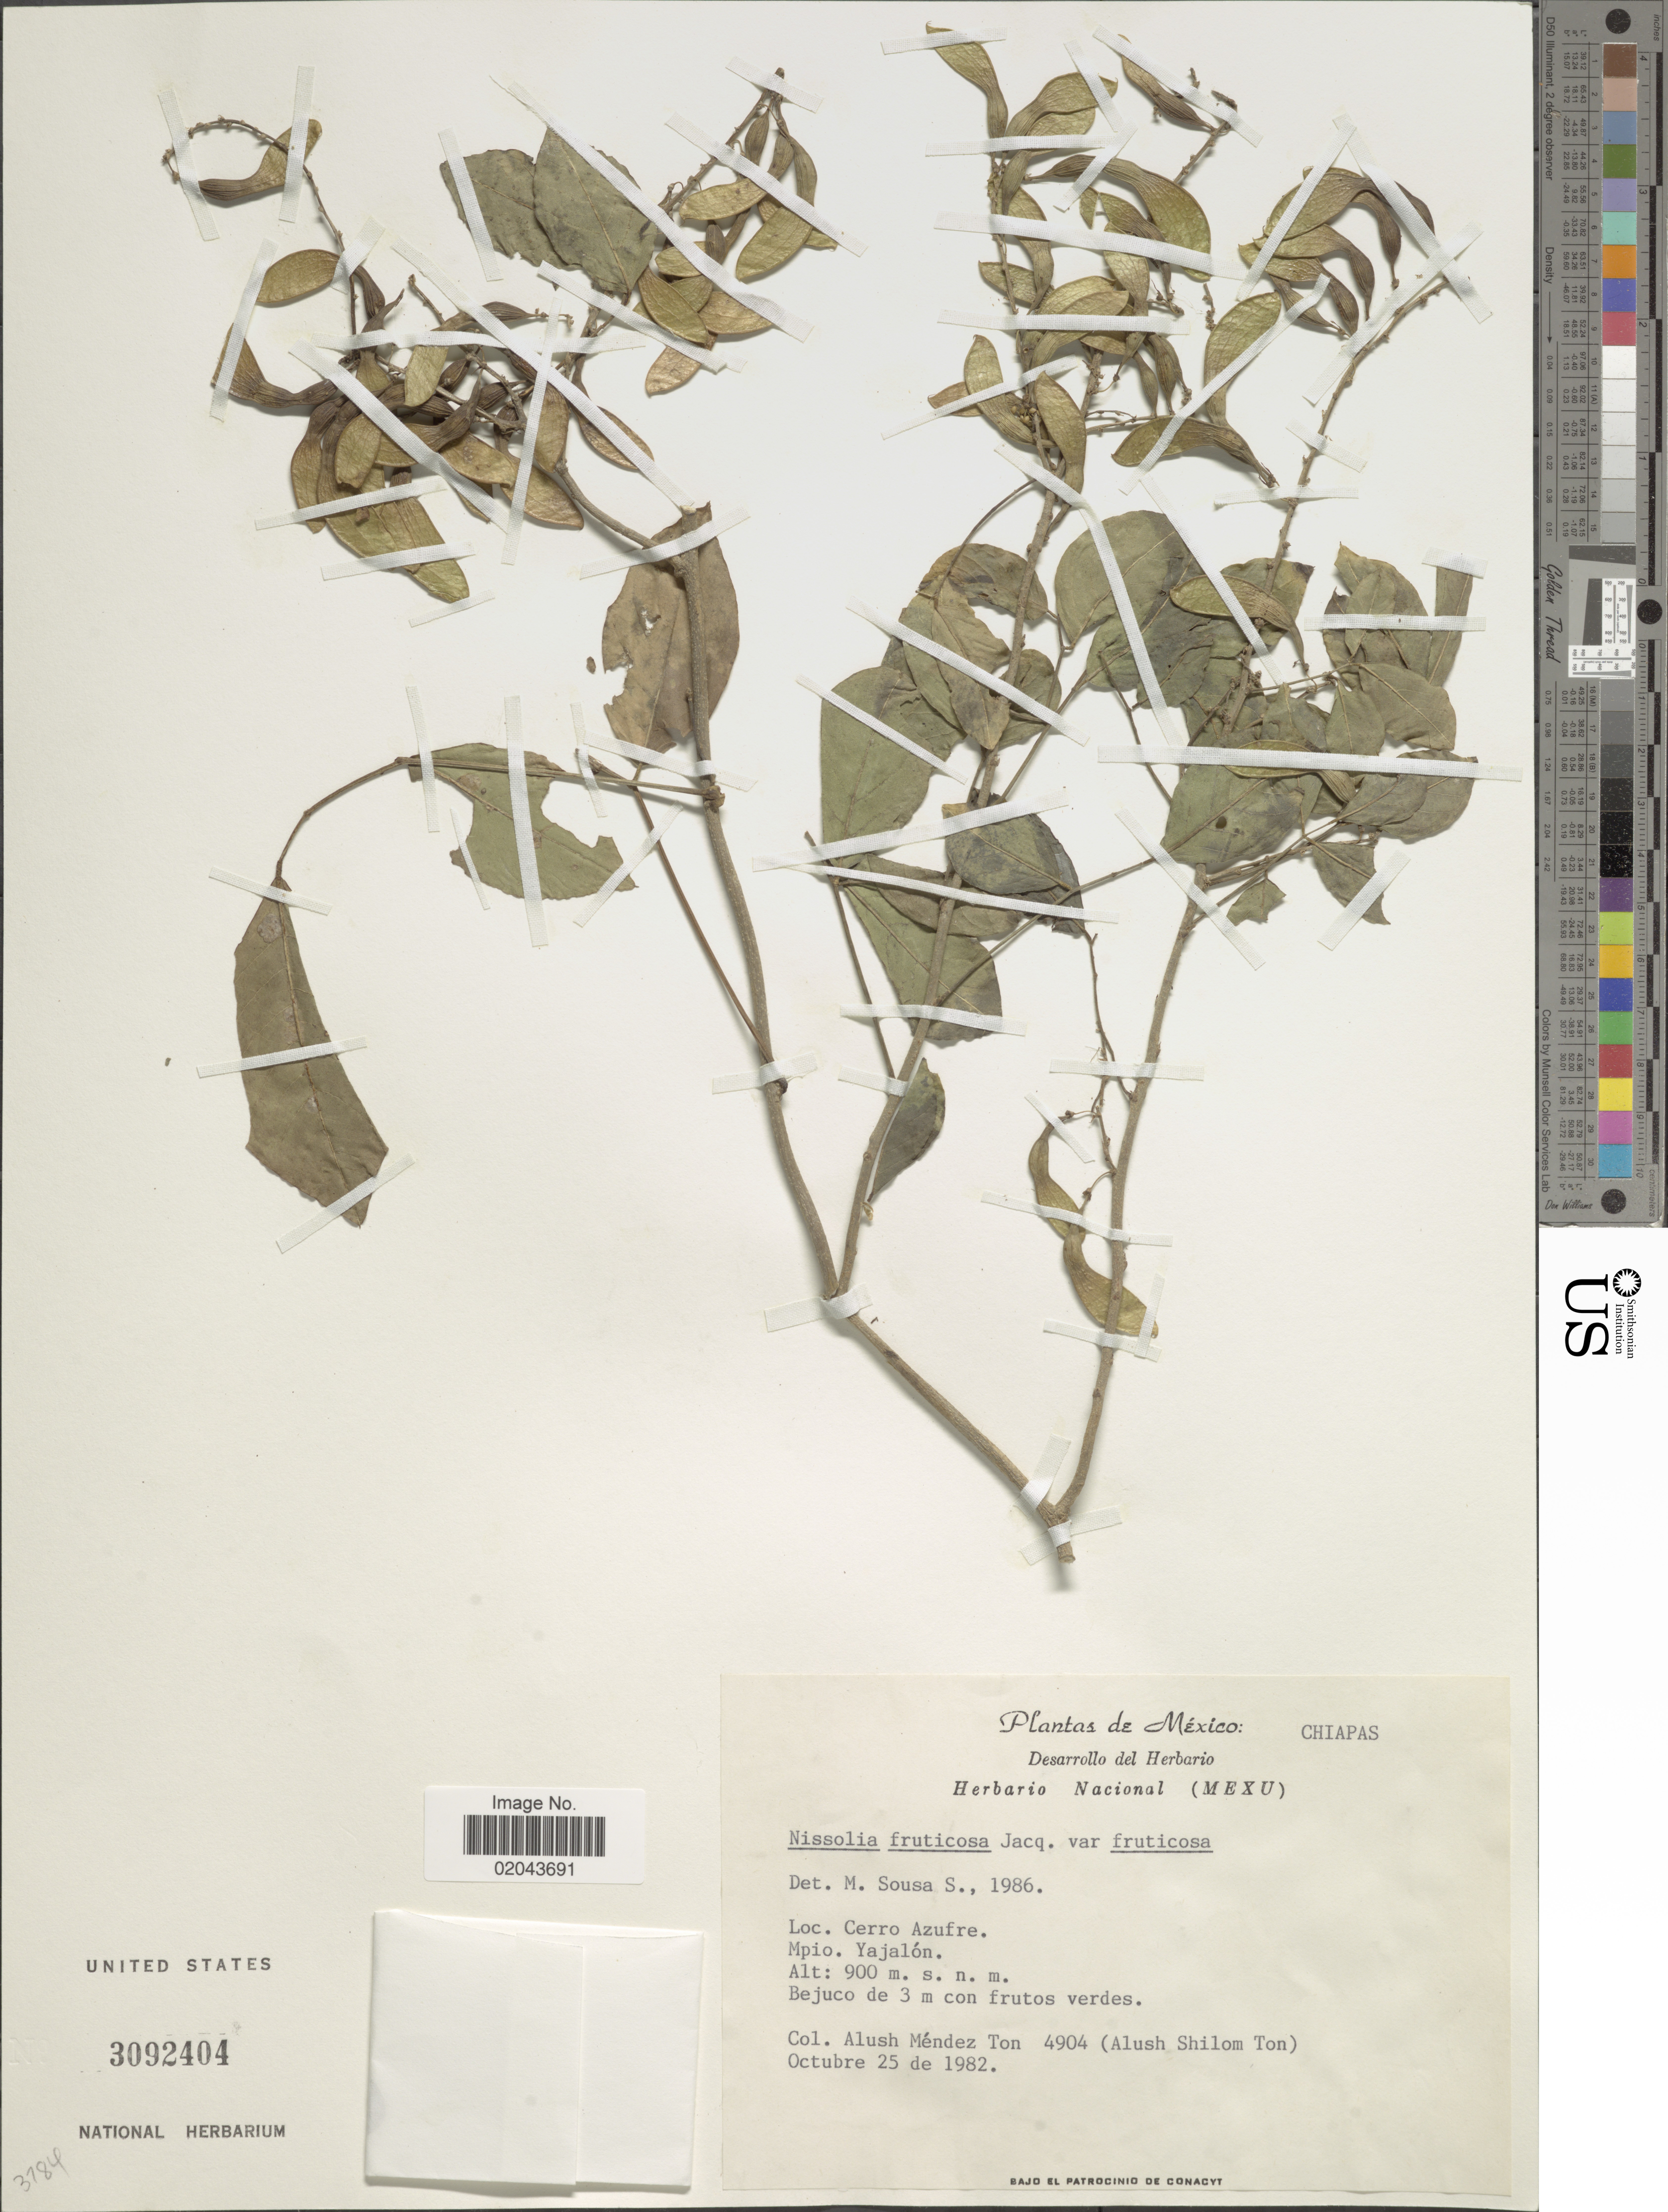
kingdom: Plantae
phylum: Tracheophyta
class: Magnoliopsida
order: Fabales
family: Fabaceae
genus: Nissolia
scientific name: Nissolia fruticosa var. fruticosa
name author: Jacq.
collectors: A. M. Ton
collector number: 4904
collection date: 1982-10-25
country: Mexico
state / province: Chiapas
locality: Cerro Azufre, Mpio. Yajalon.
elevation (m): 900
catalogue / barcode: US 3092404